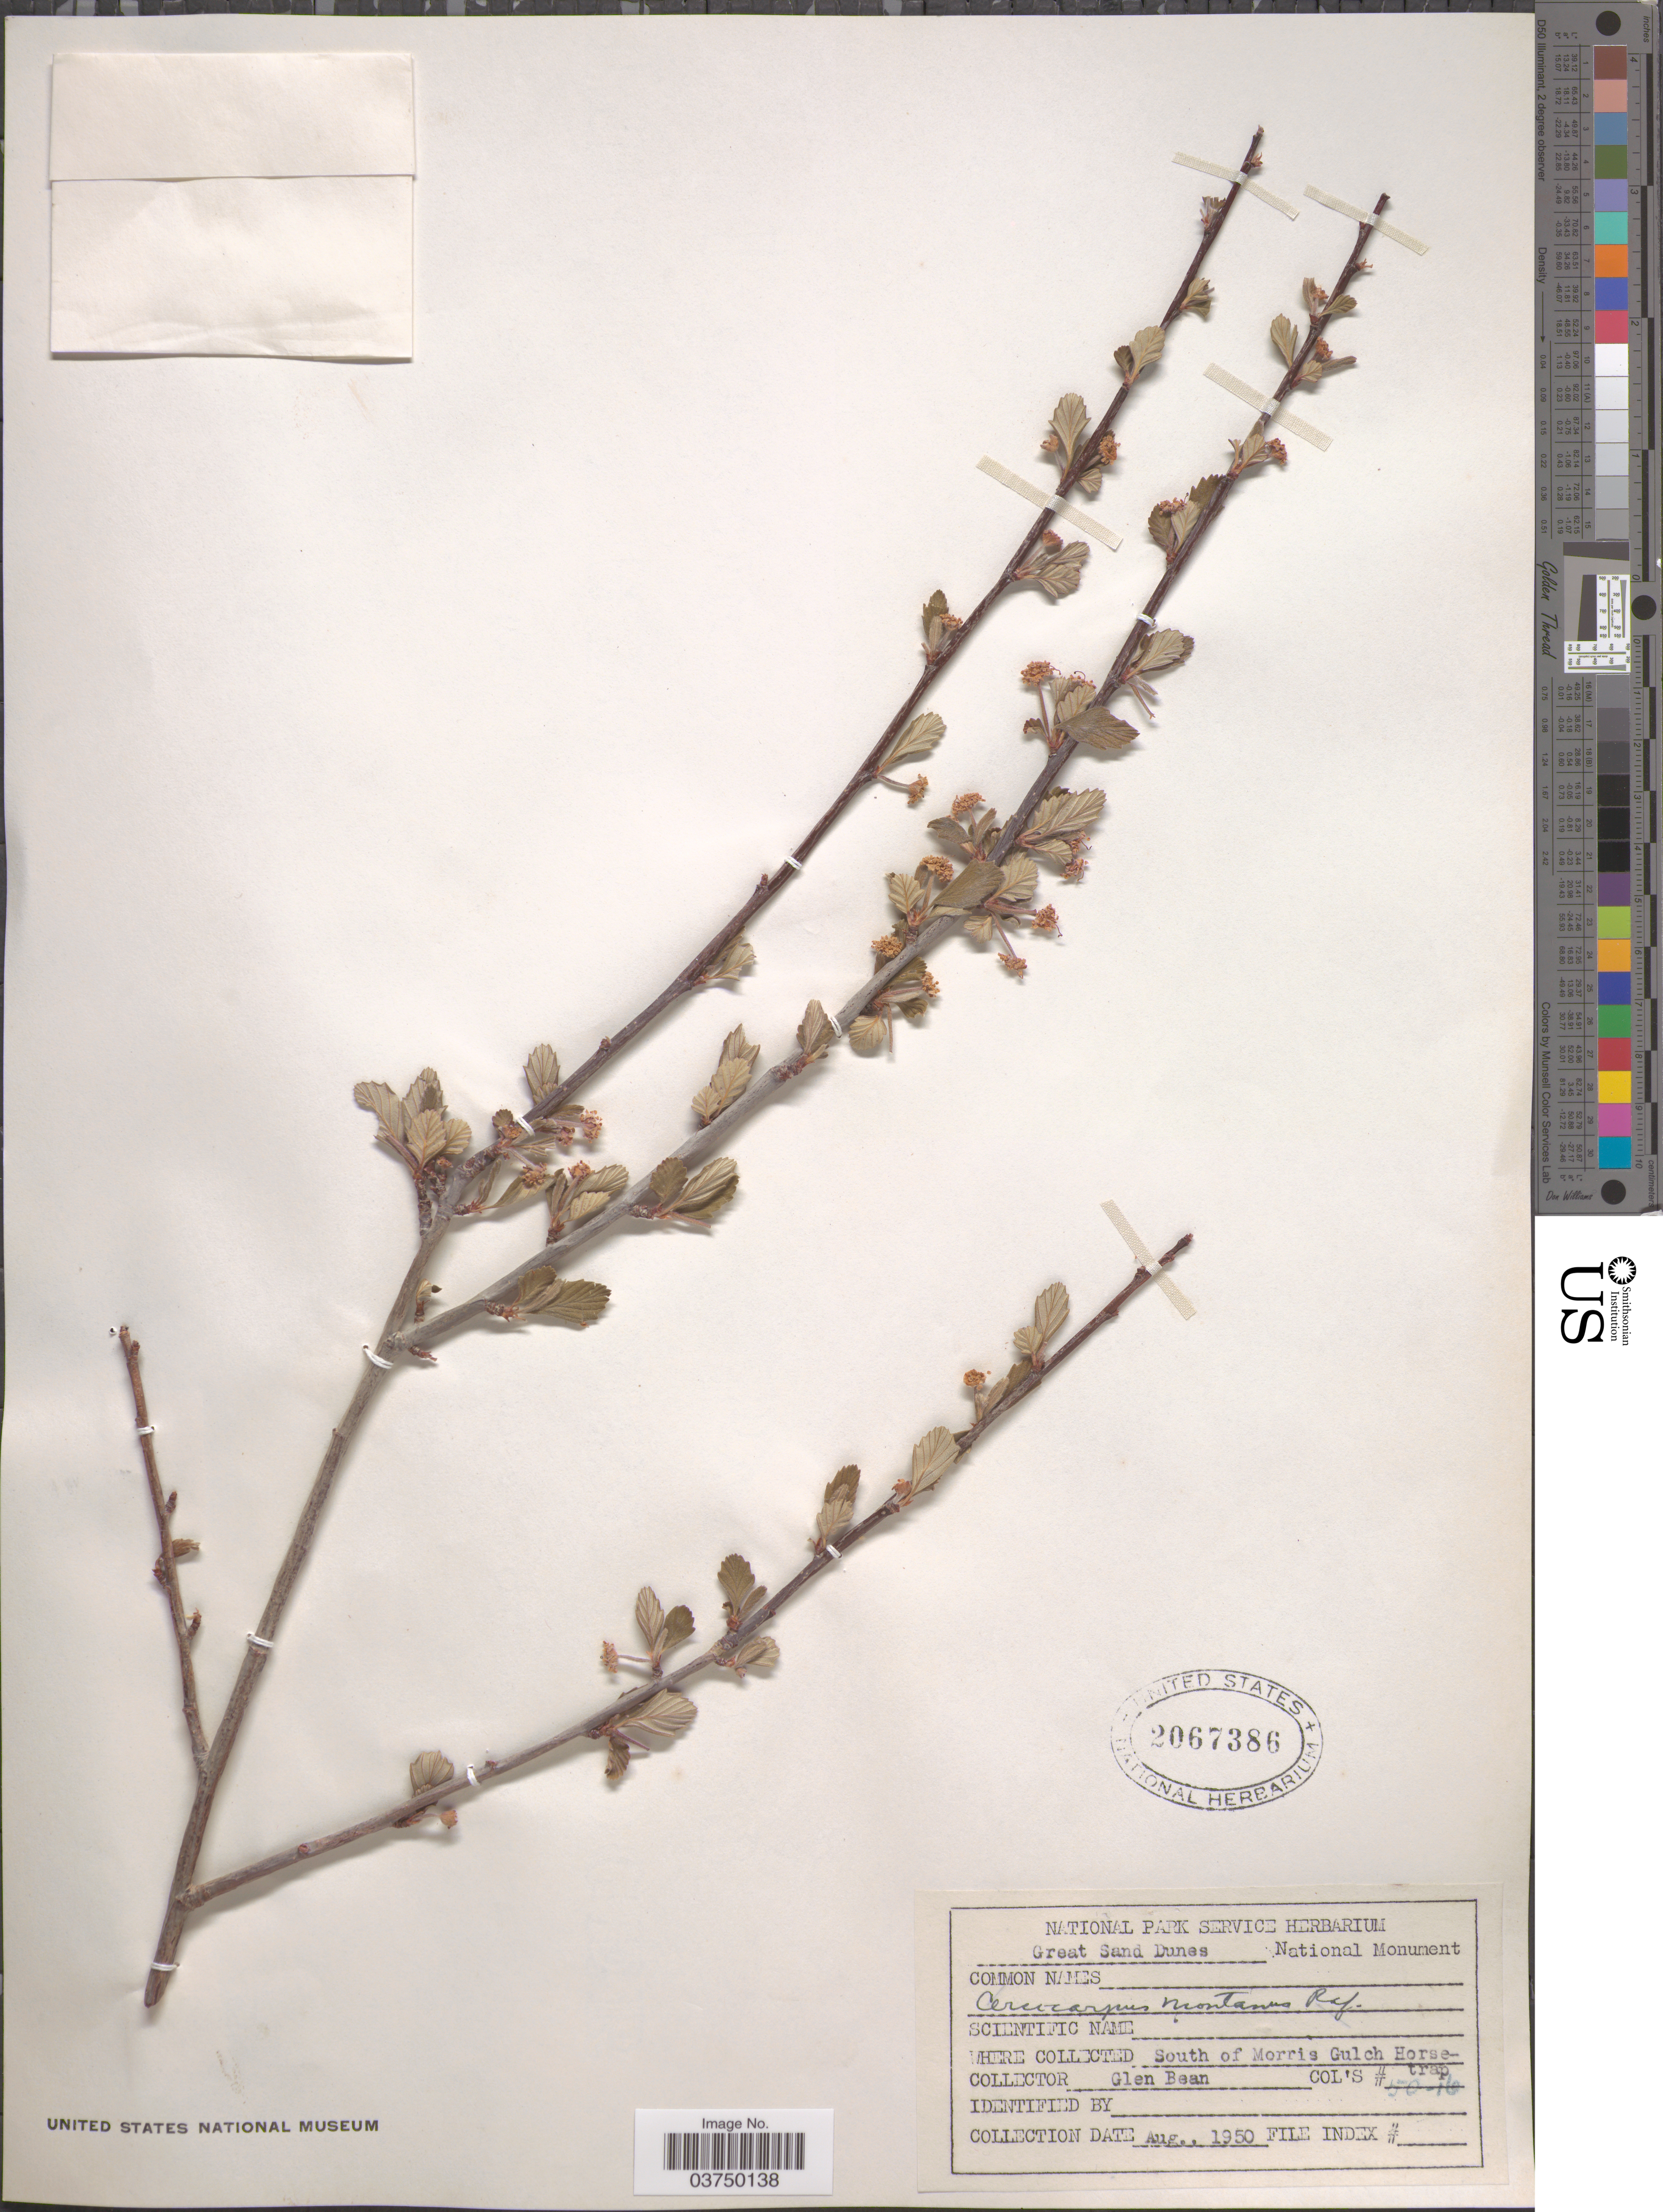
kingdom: Plantae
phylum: Tracheophyta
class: Magnoliopsida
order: Rosales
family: Rosaceae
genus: Cercocarpus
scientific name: Cercocarpus montanus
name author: Raf.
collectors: G. Bean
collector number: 5016*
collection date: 1950-08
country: United States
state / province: Colorado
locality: South of Morris Gulch Horsetrap.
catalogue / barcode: US 2067386